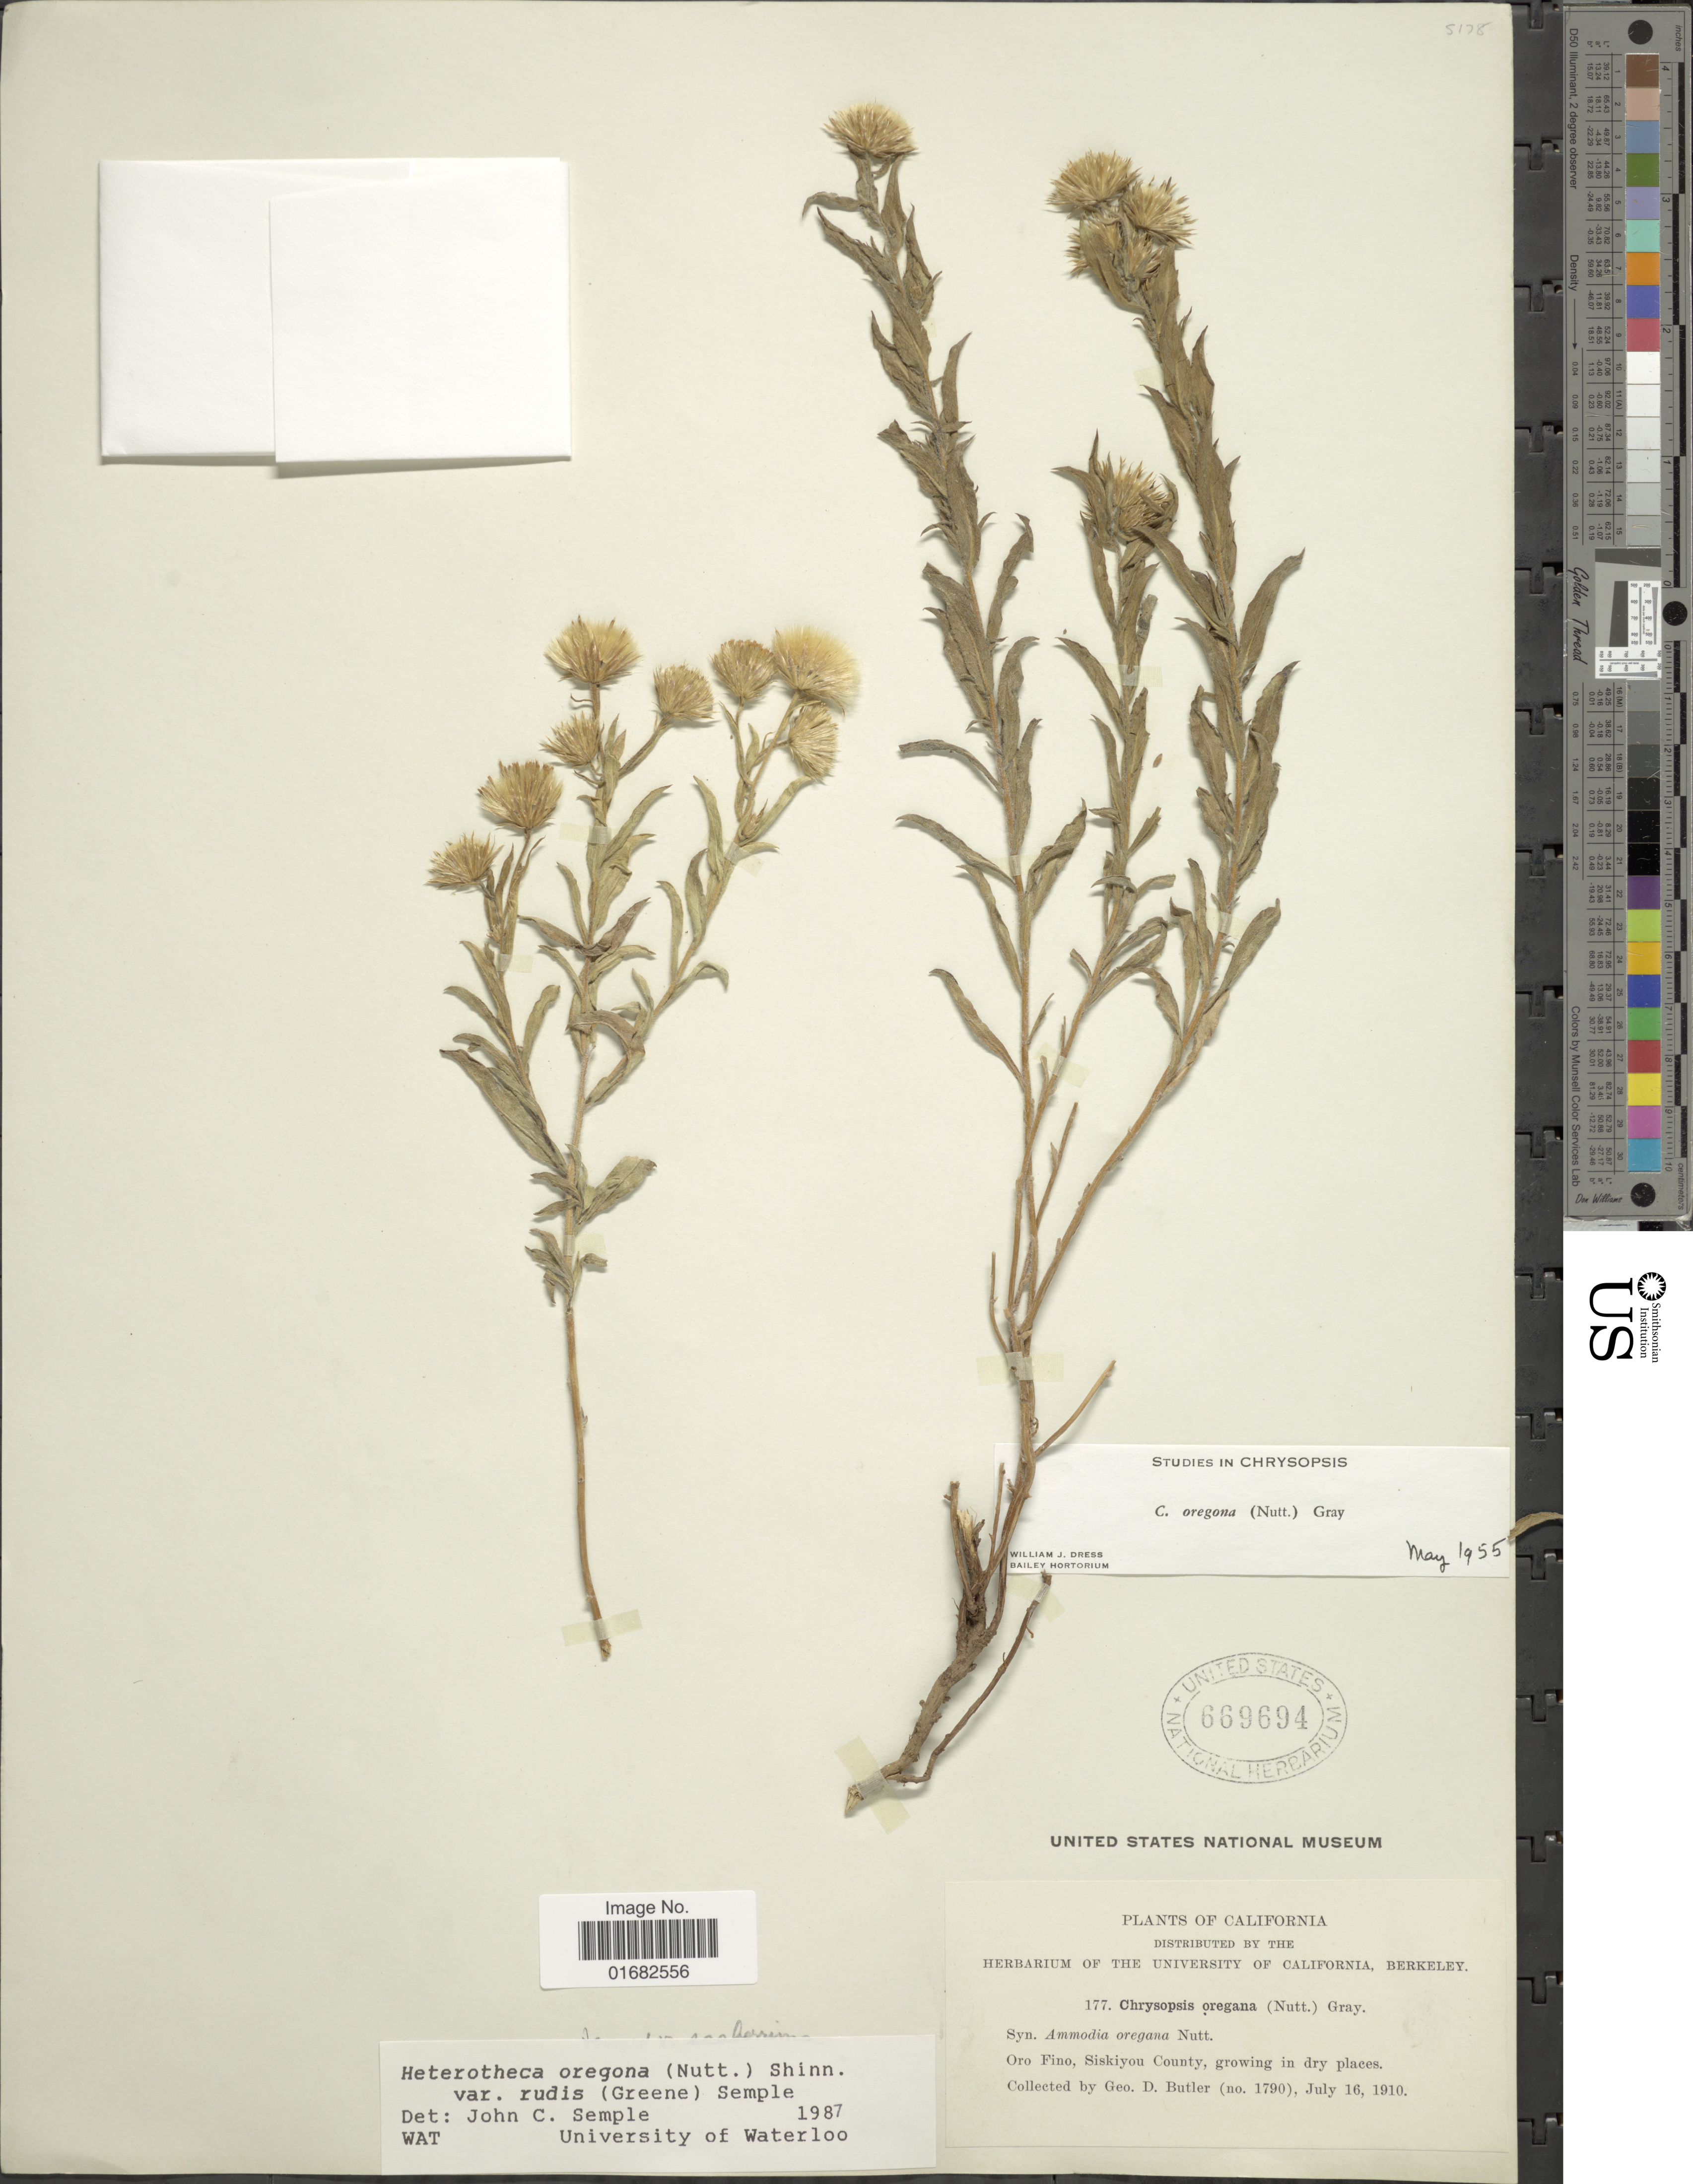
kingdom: Plantae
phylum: Tracheophyta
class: Magnoliopsida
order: Asterales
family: Asteraceae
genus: Heterotheca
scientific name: Heterotheca oregona var. rudis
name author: (Greene) Semple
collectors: G. D. Butler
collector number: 1790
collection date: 1910-07-16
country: United States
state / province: California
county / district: Siskiyou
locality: Oro Fino, Siskiyou County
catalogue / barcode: US 669694